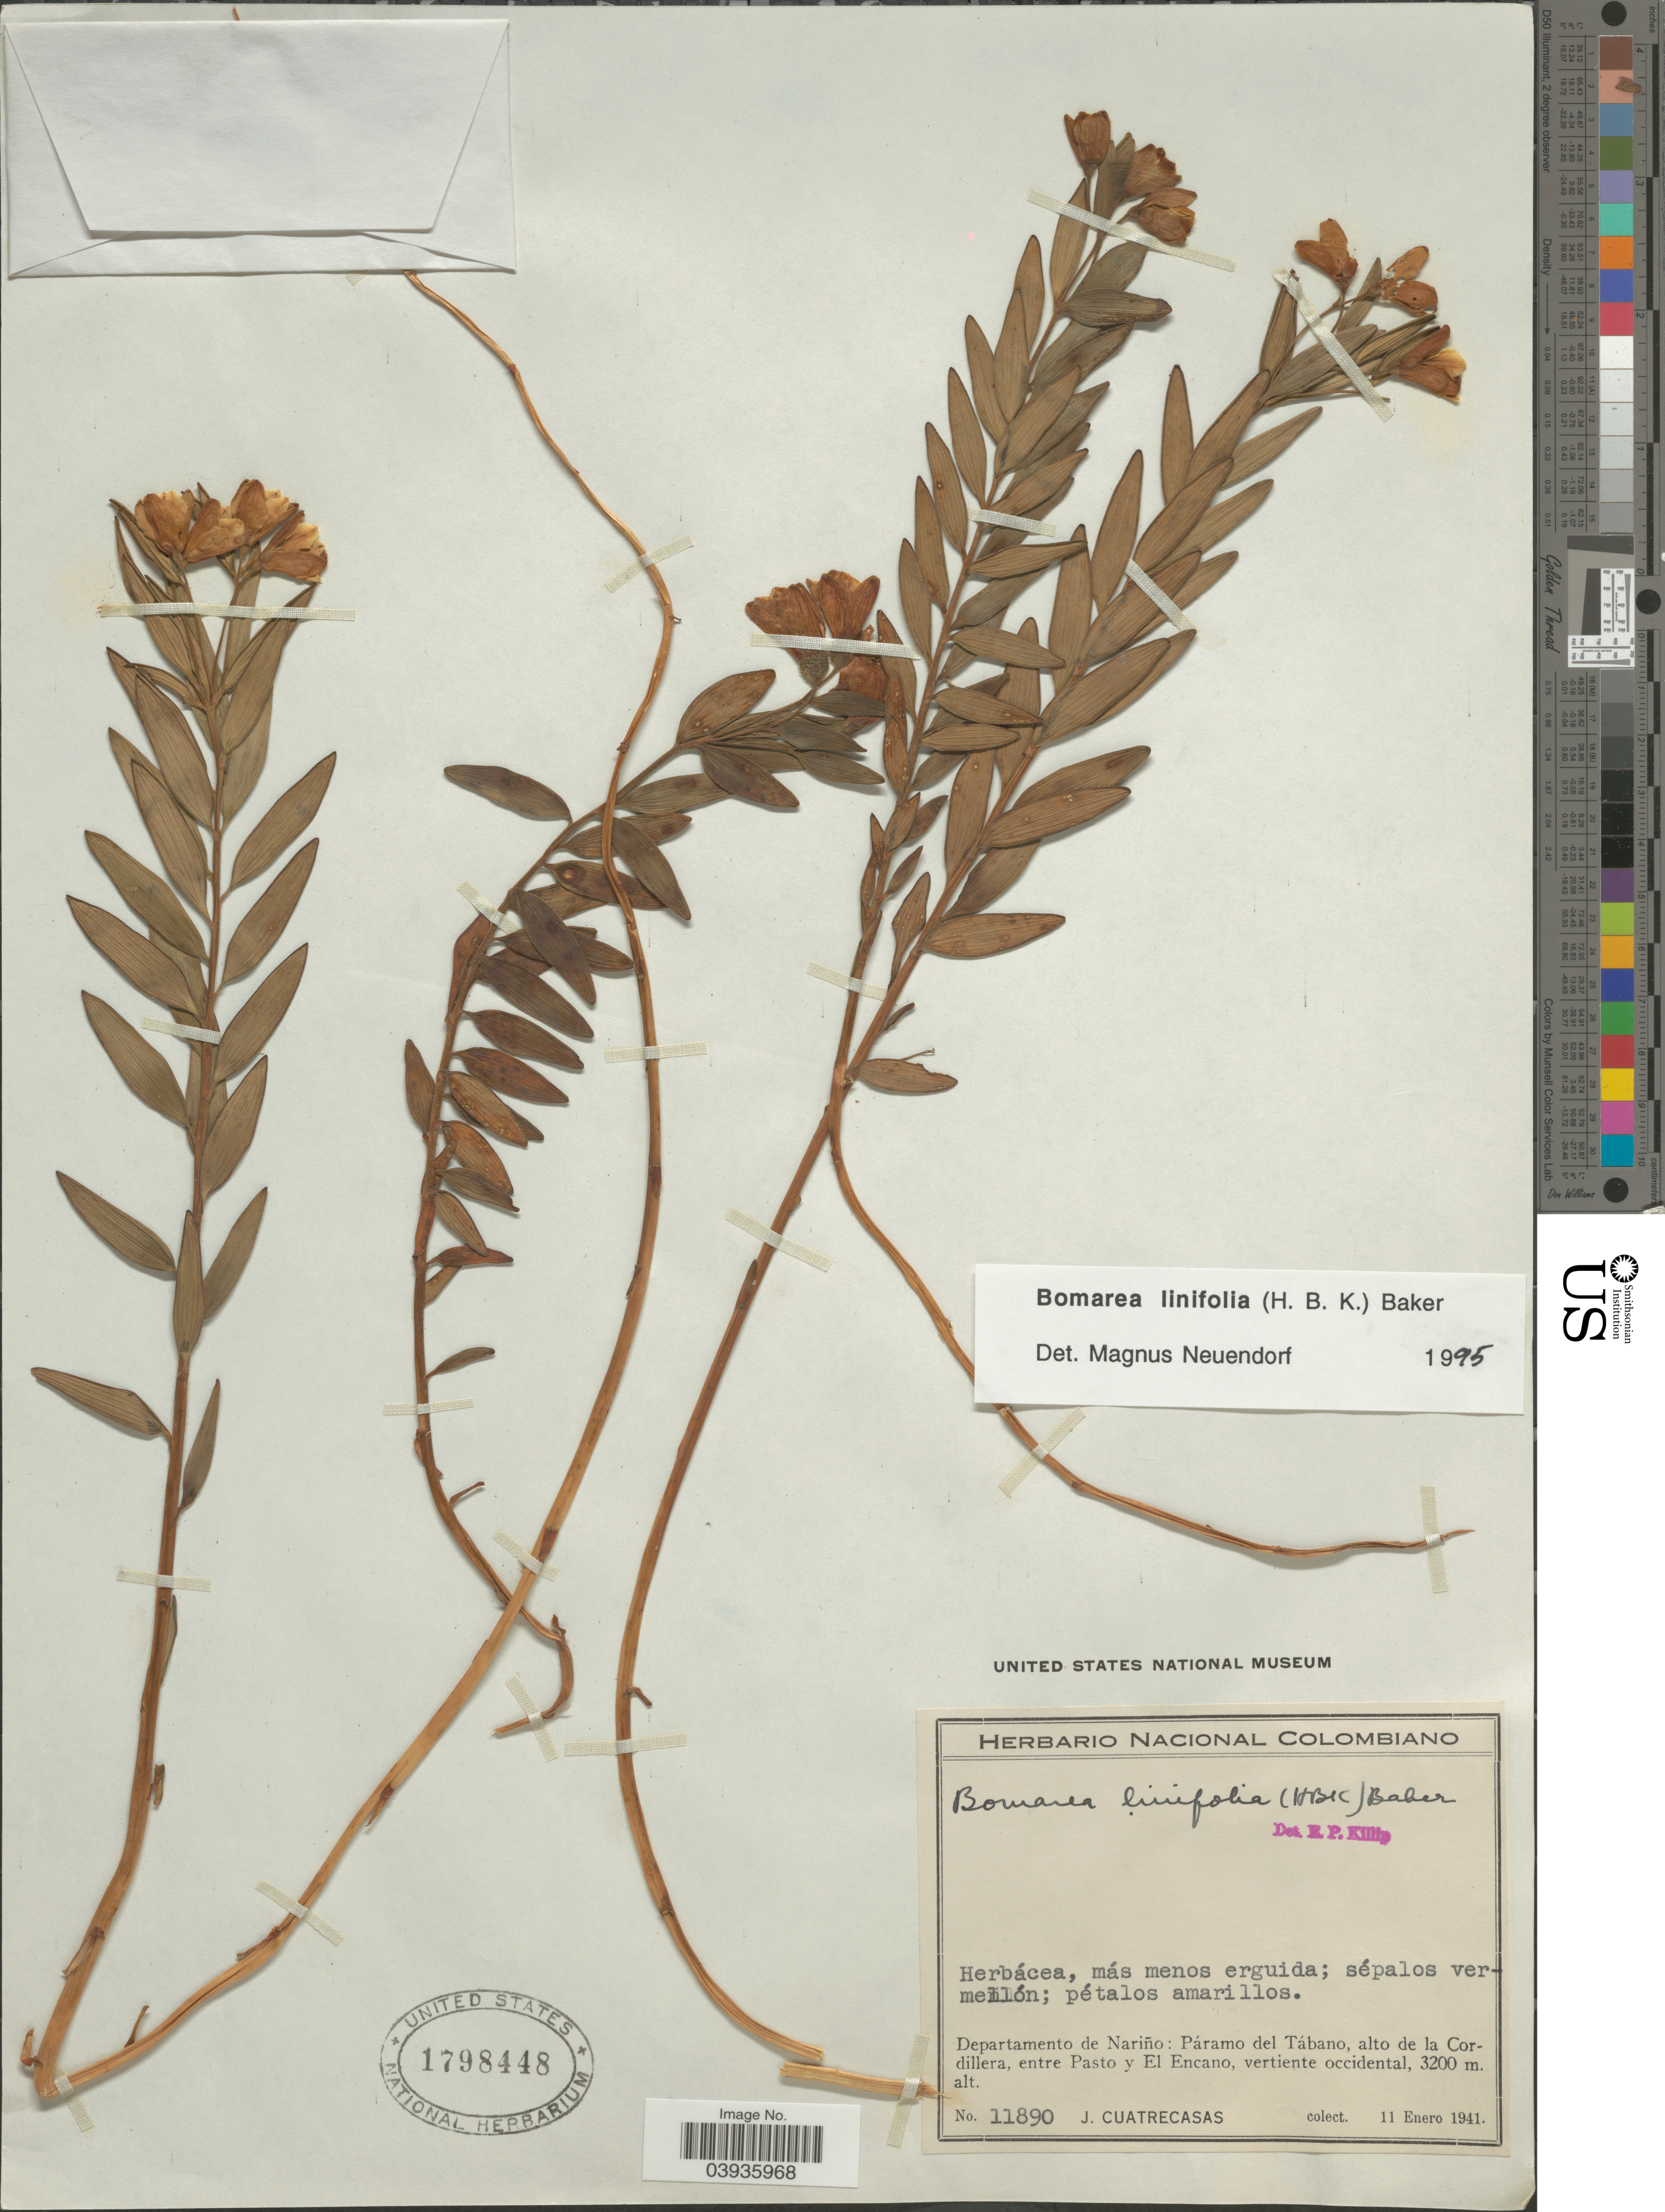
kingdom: Plantae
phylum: Tracheophyta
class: Liliopsida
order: Liliales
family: Alstroemeriaceae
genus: Bomarea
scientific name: Bomarea linifolia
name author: (Kunth) Baker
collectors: J. Cuatrecasas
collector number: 11890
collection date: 1941-01-11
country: Colombia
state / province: Nariño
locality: Departamento de Nariño: Páramo del Tábano, alto de la Cordillera, entre Pasto y El Encano.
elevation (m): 3200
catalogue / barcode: US 1798448